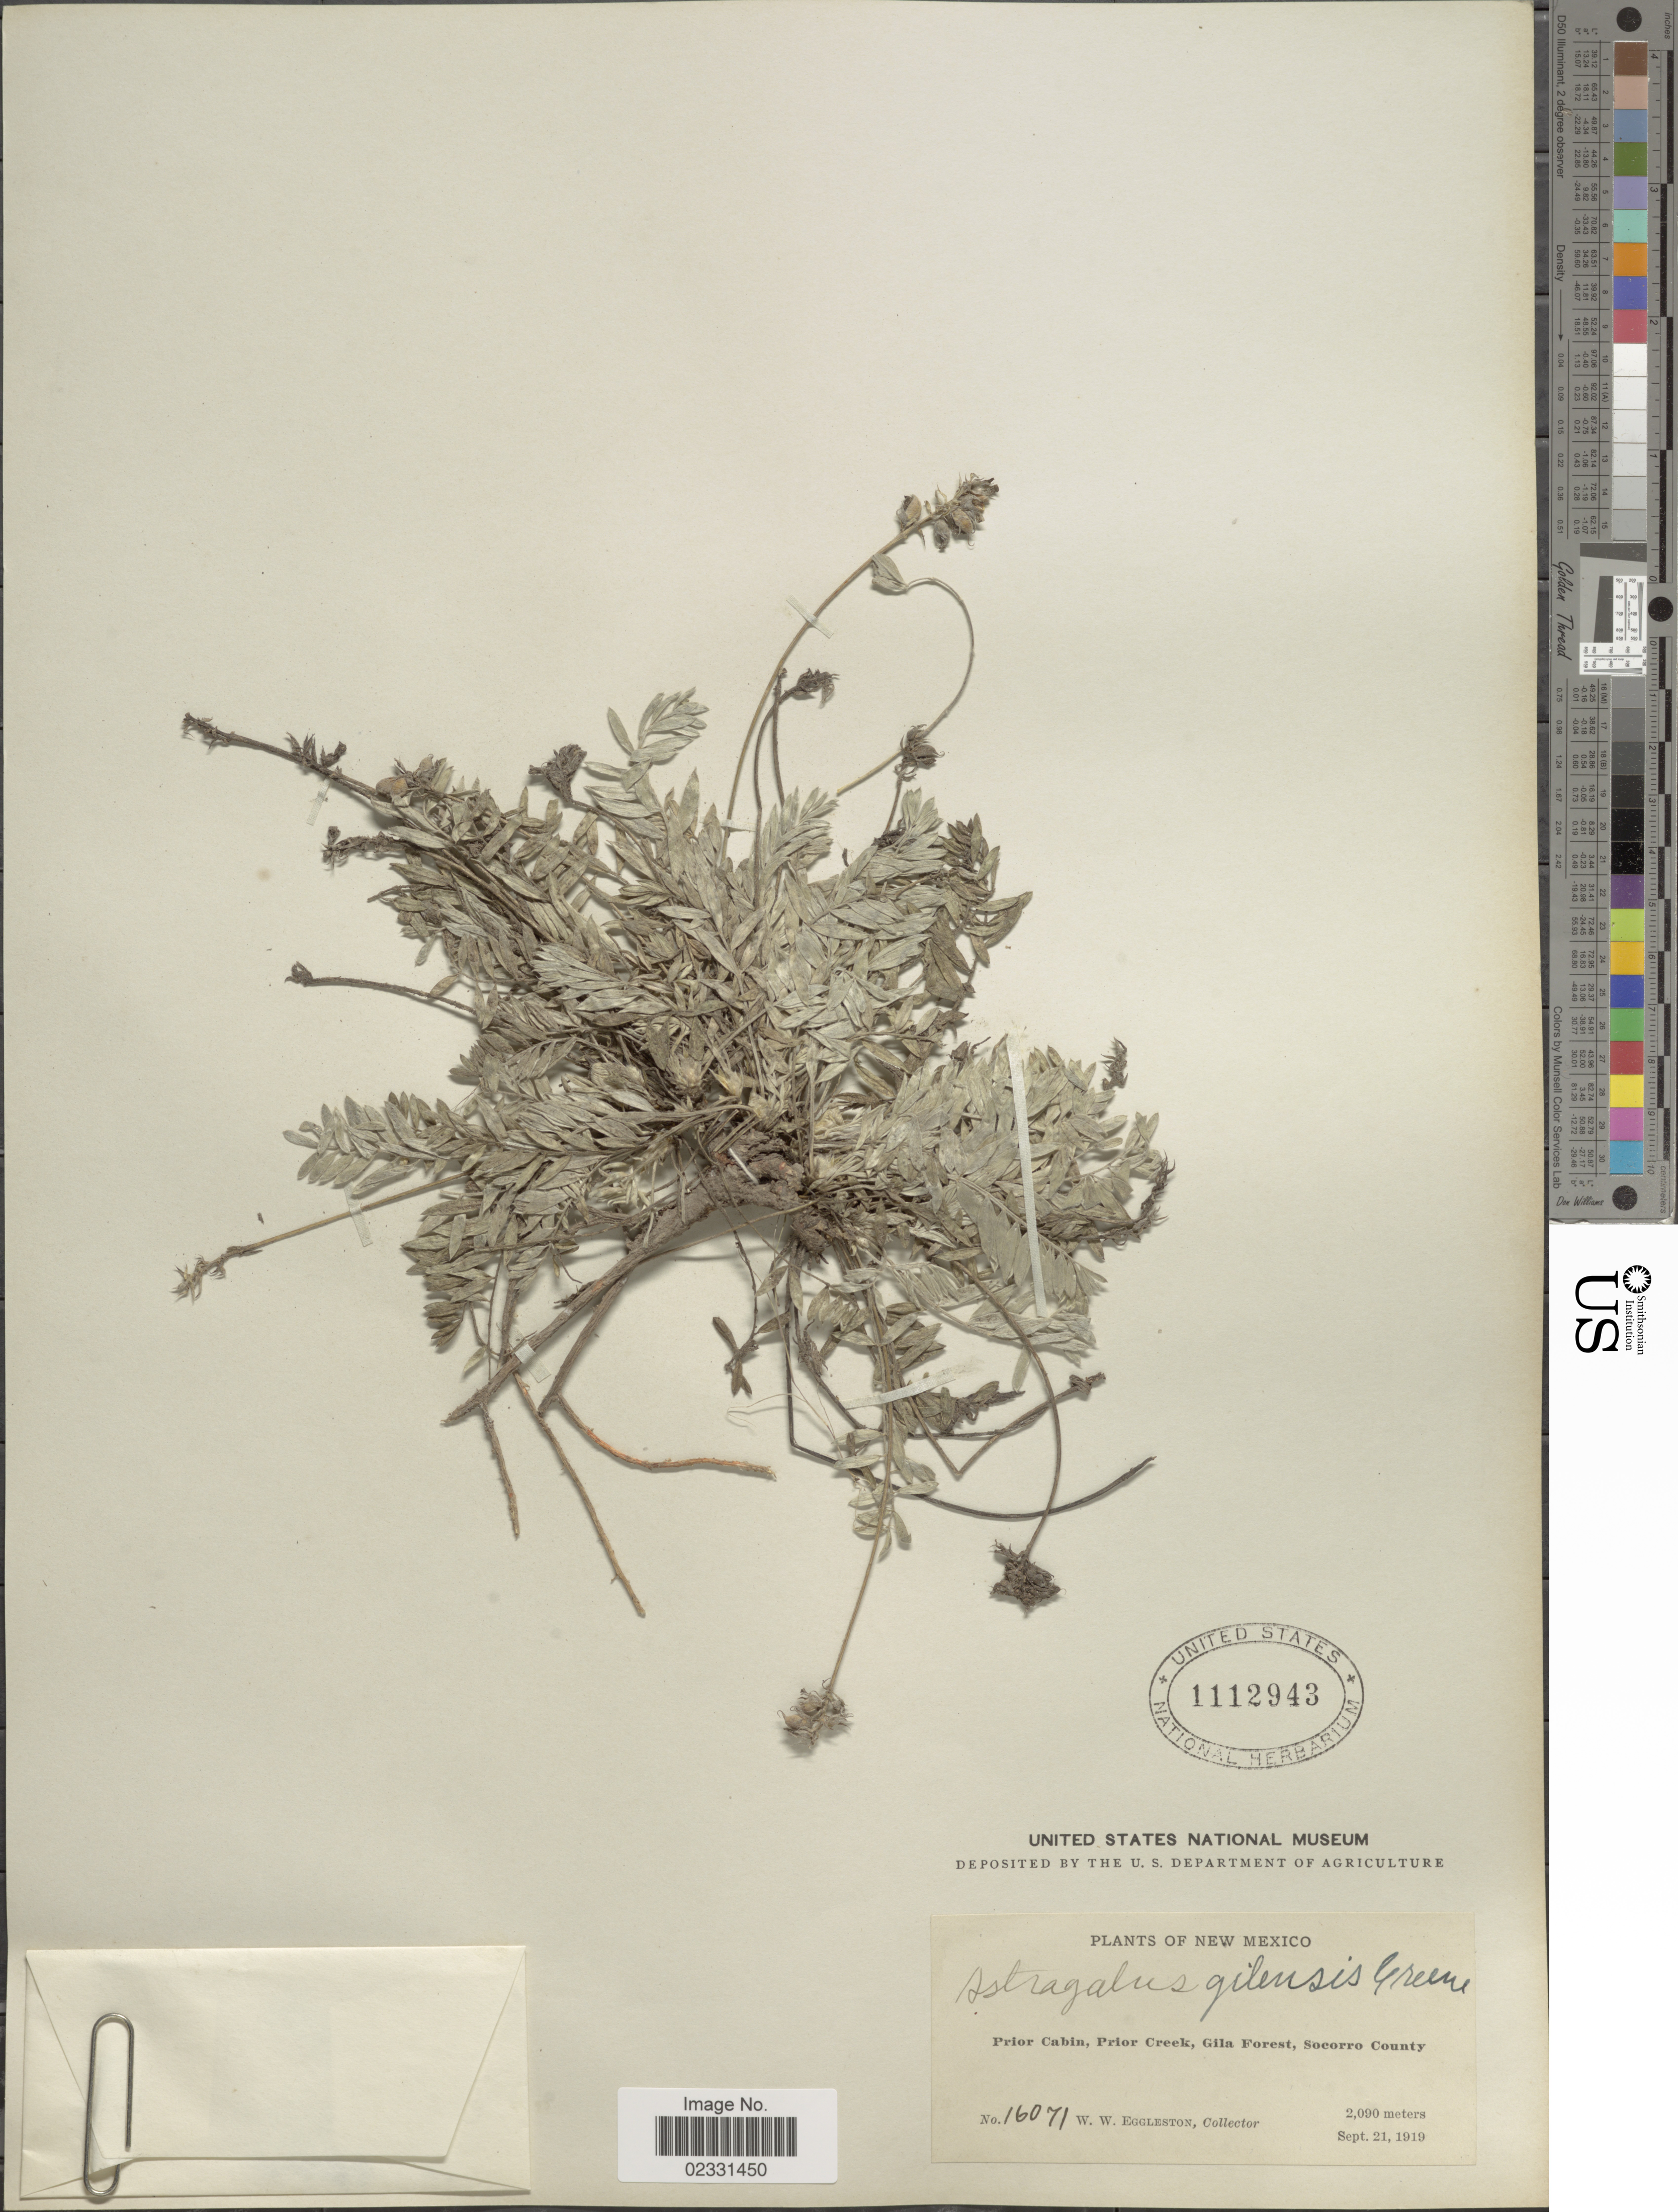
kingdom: Plantae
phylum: Tracheophyta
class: Magnoliopsida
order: Fabales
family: Fabaceae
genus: Astragalus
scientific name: Astragalus gilensis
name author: Greene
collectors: W. W. Eggleston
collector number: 16071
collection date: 1919-09-21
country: United States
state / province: New Mexico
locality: Prior Cabin, Prior Creek, Gila Forest, Socorro County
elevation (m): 2090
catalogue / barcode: US 1112943